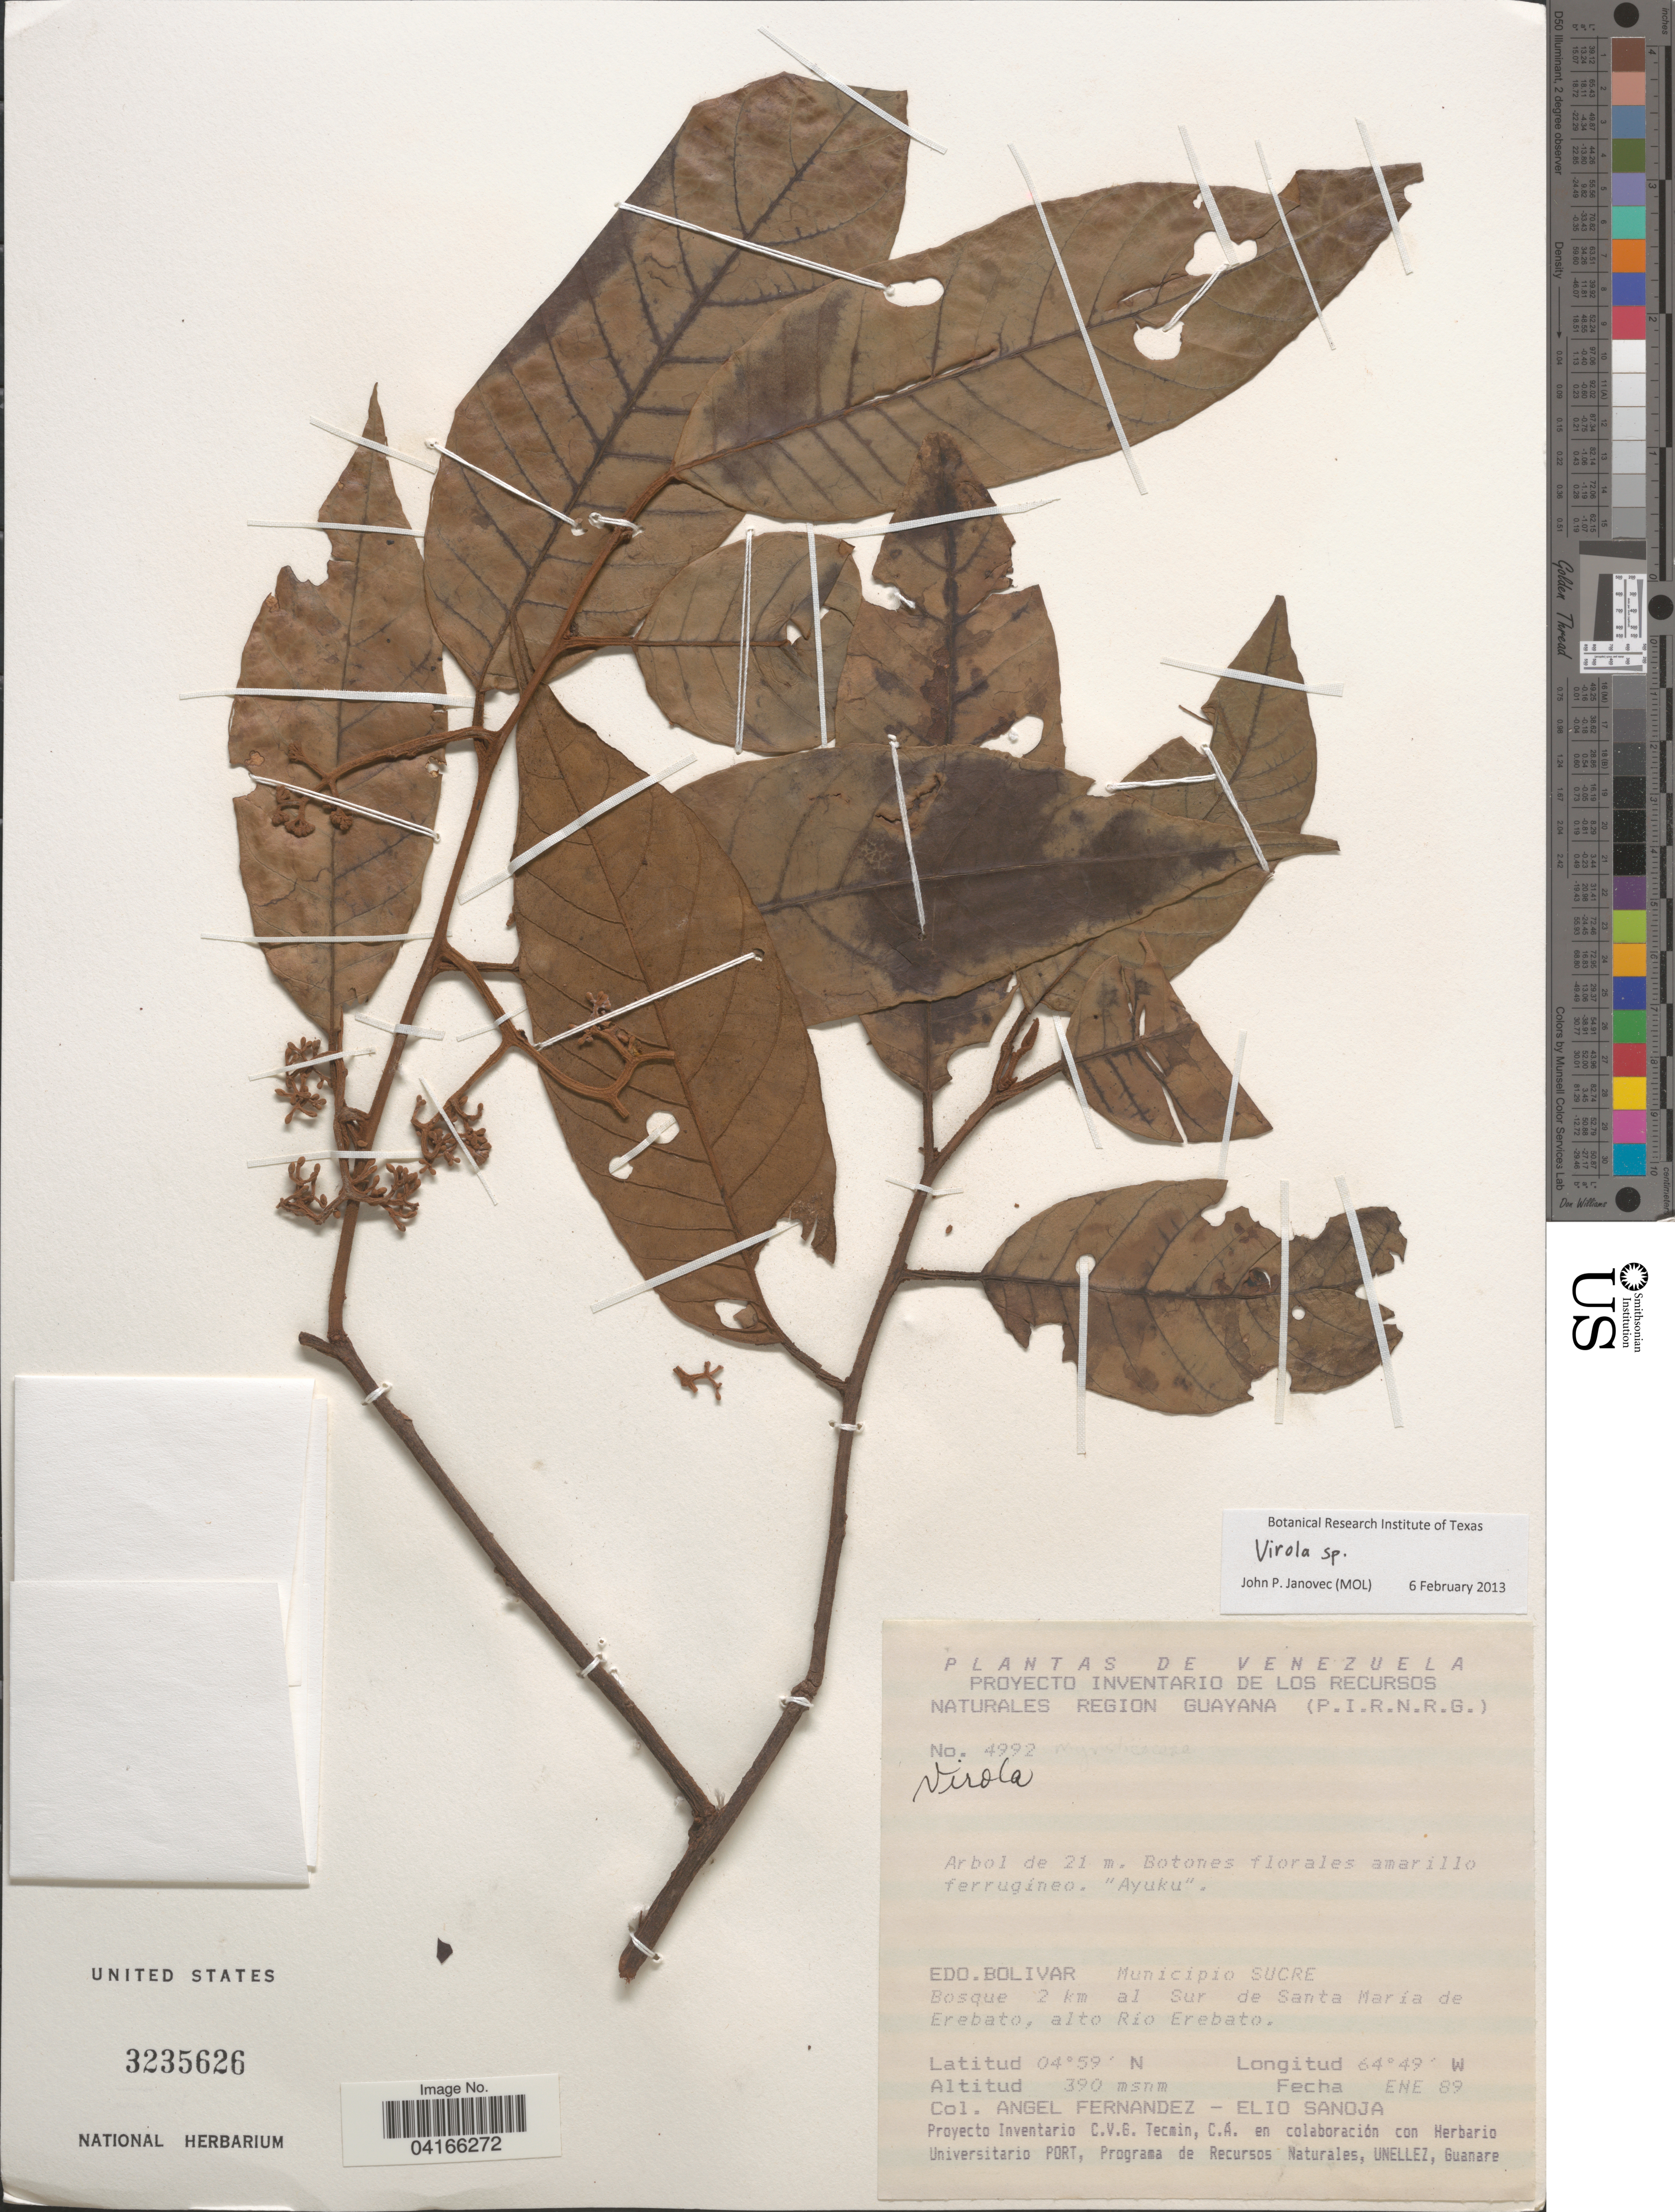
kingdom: Plantae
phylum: Tracheophyta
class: Magnoliopsida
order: Magnoliales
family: Myristicaceae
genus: Virola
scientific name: Virola sp.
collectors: Á. Fernández & E. Sanoja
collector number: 4992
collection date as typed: Transcribed d/m/y: /1/89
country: Venezuela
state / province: Bolivar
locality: Municipio Sucre. Bosque 2 km al Sur de Santa Maria de Erebato, alto río Erebato.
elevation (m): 390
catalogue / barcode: US 3235626